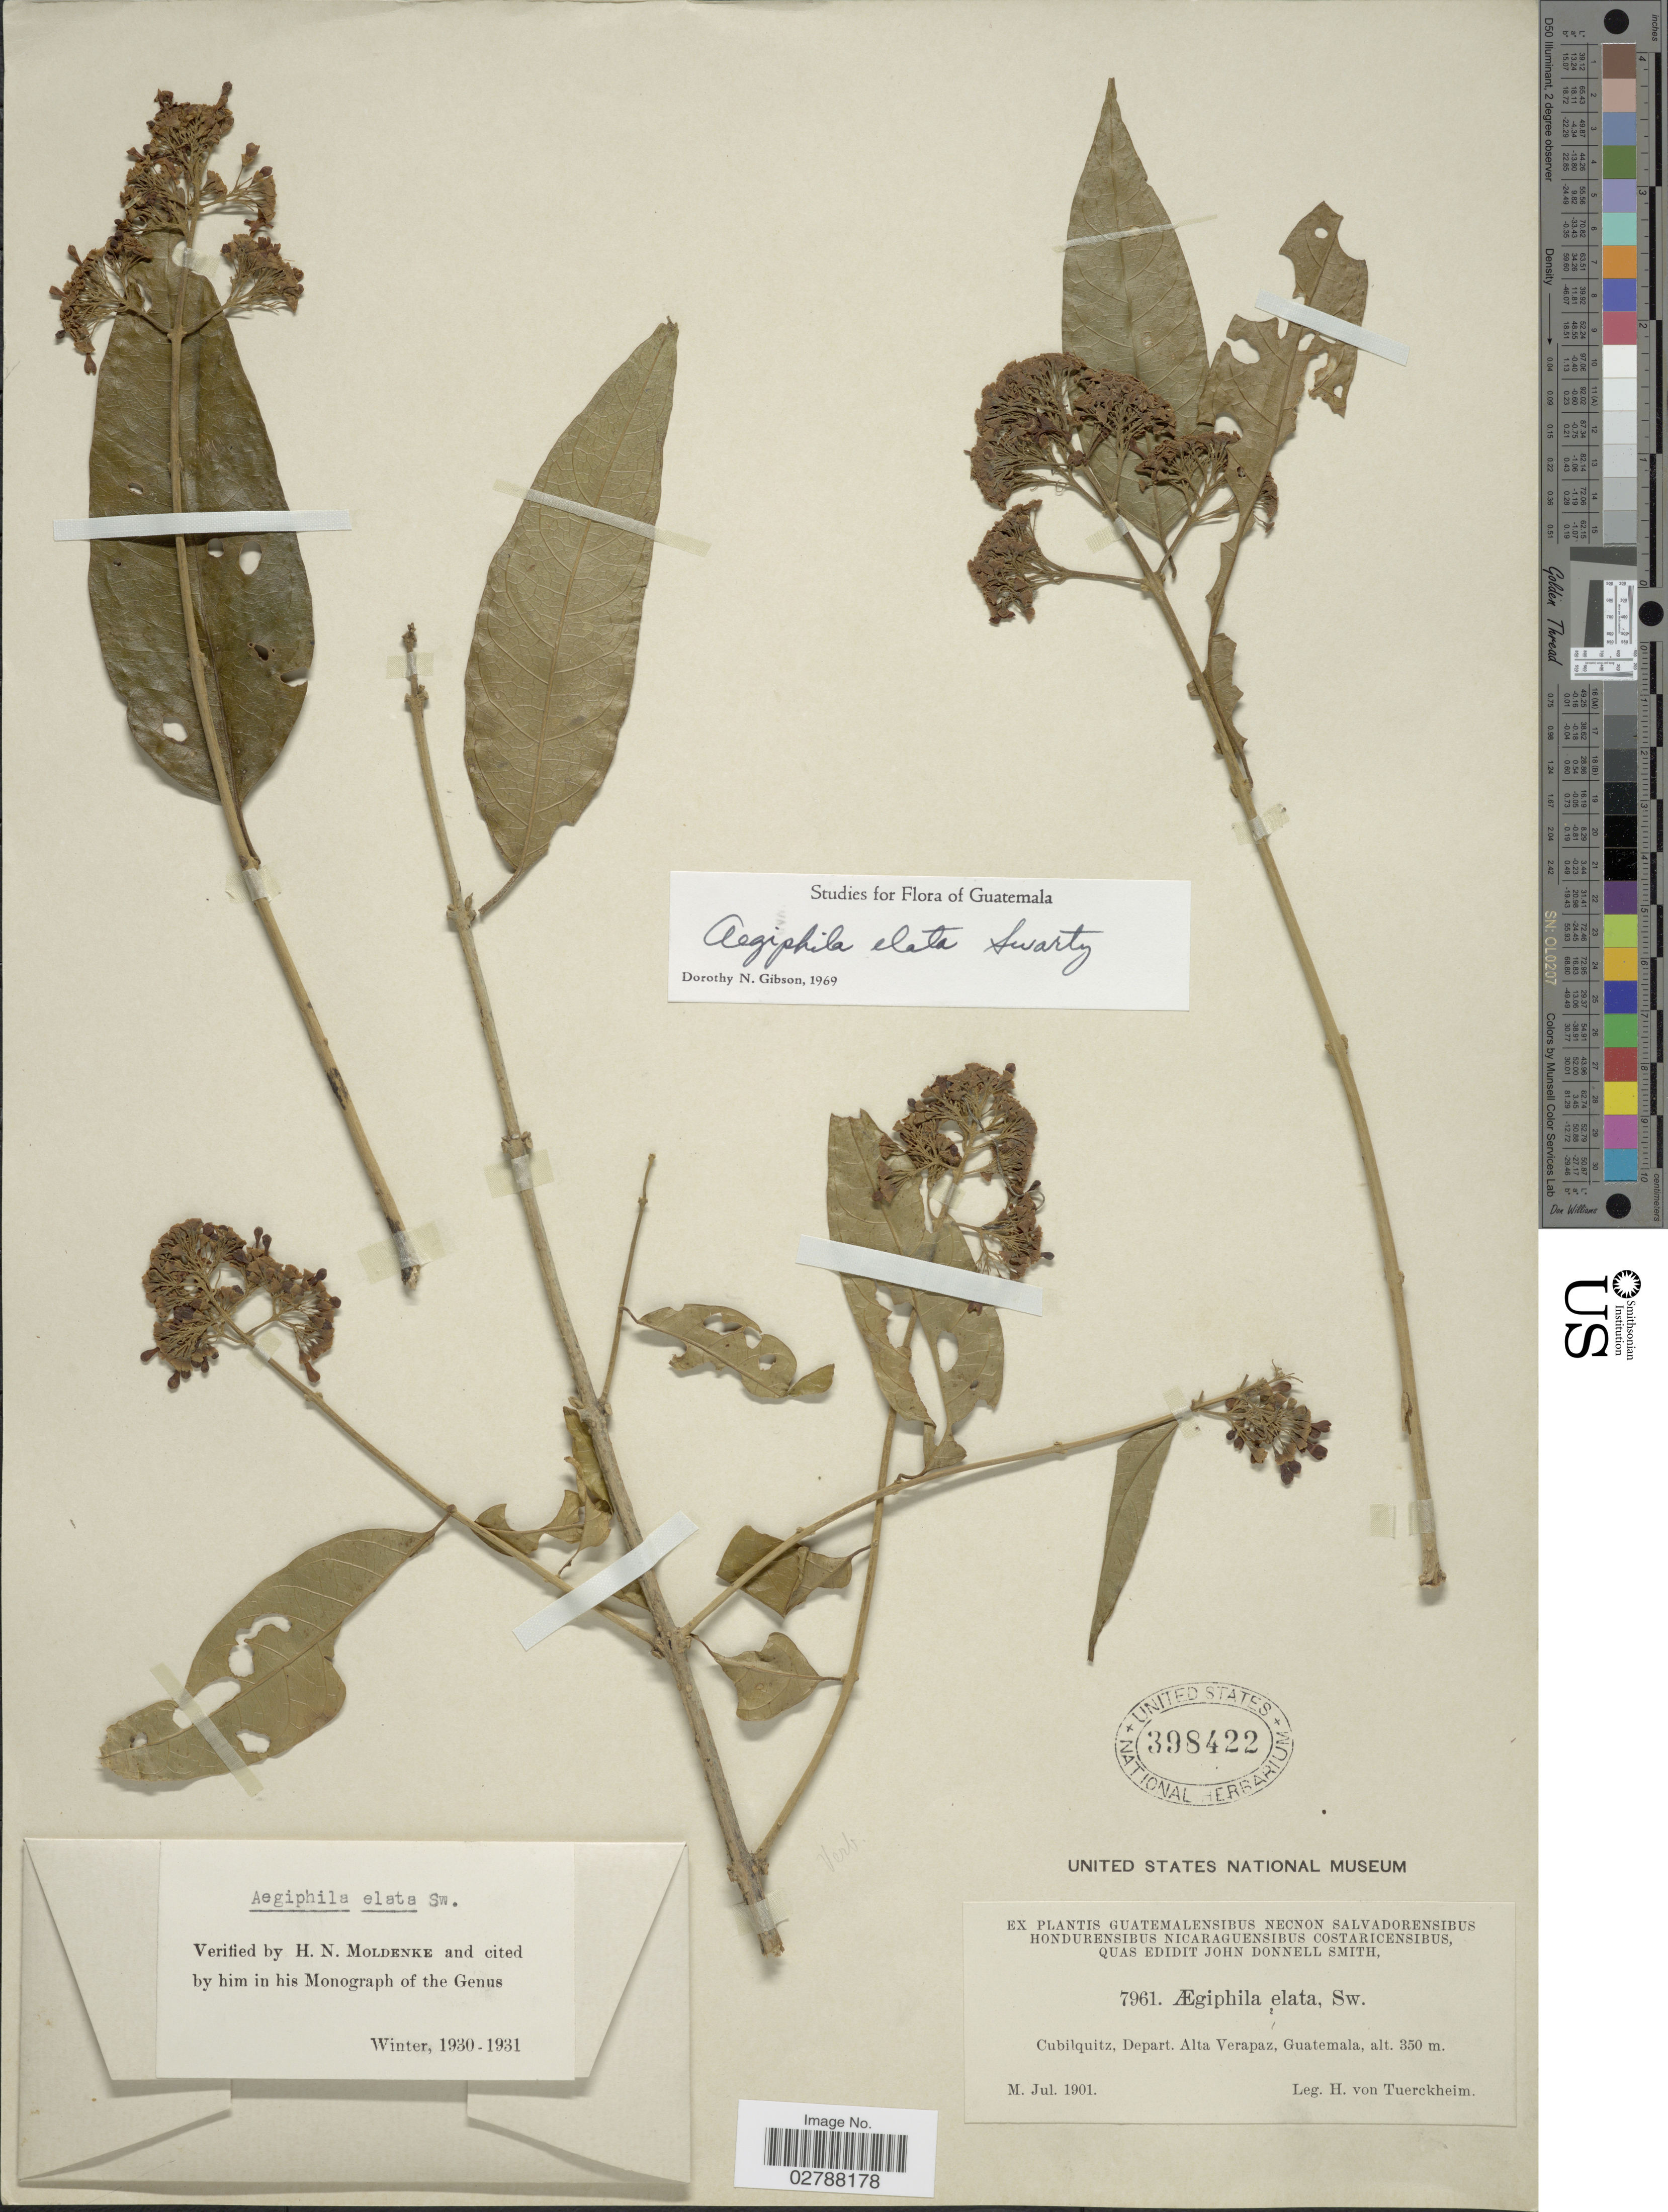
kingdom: Plantae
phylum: Tracheophyta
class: Magnoliopsida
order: Lamiales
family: Lamiaceae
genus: Aegiphila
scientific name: Aegiphila elata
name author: Sw.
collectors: H. von Türckheim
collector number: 7961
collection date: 1901-07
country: Guatemala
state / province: Alta Verapaz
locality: Cubilquitz, Depart. Alta Verapaz.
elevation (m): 350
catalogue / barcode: US 398422